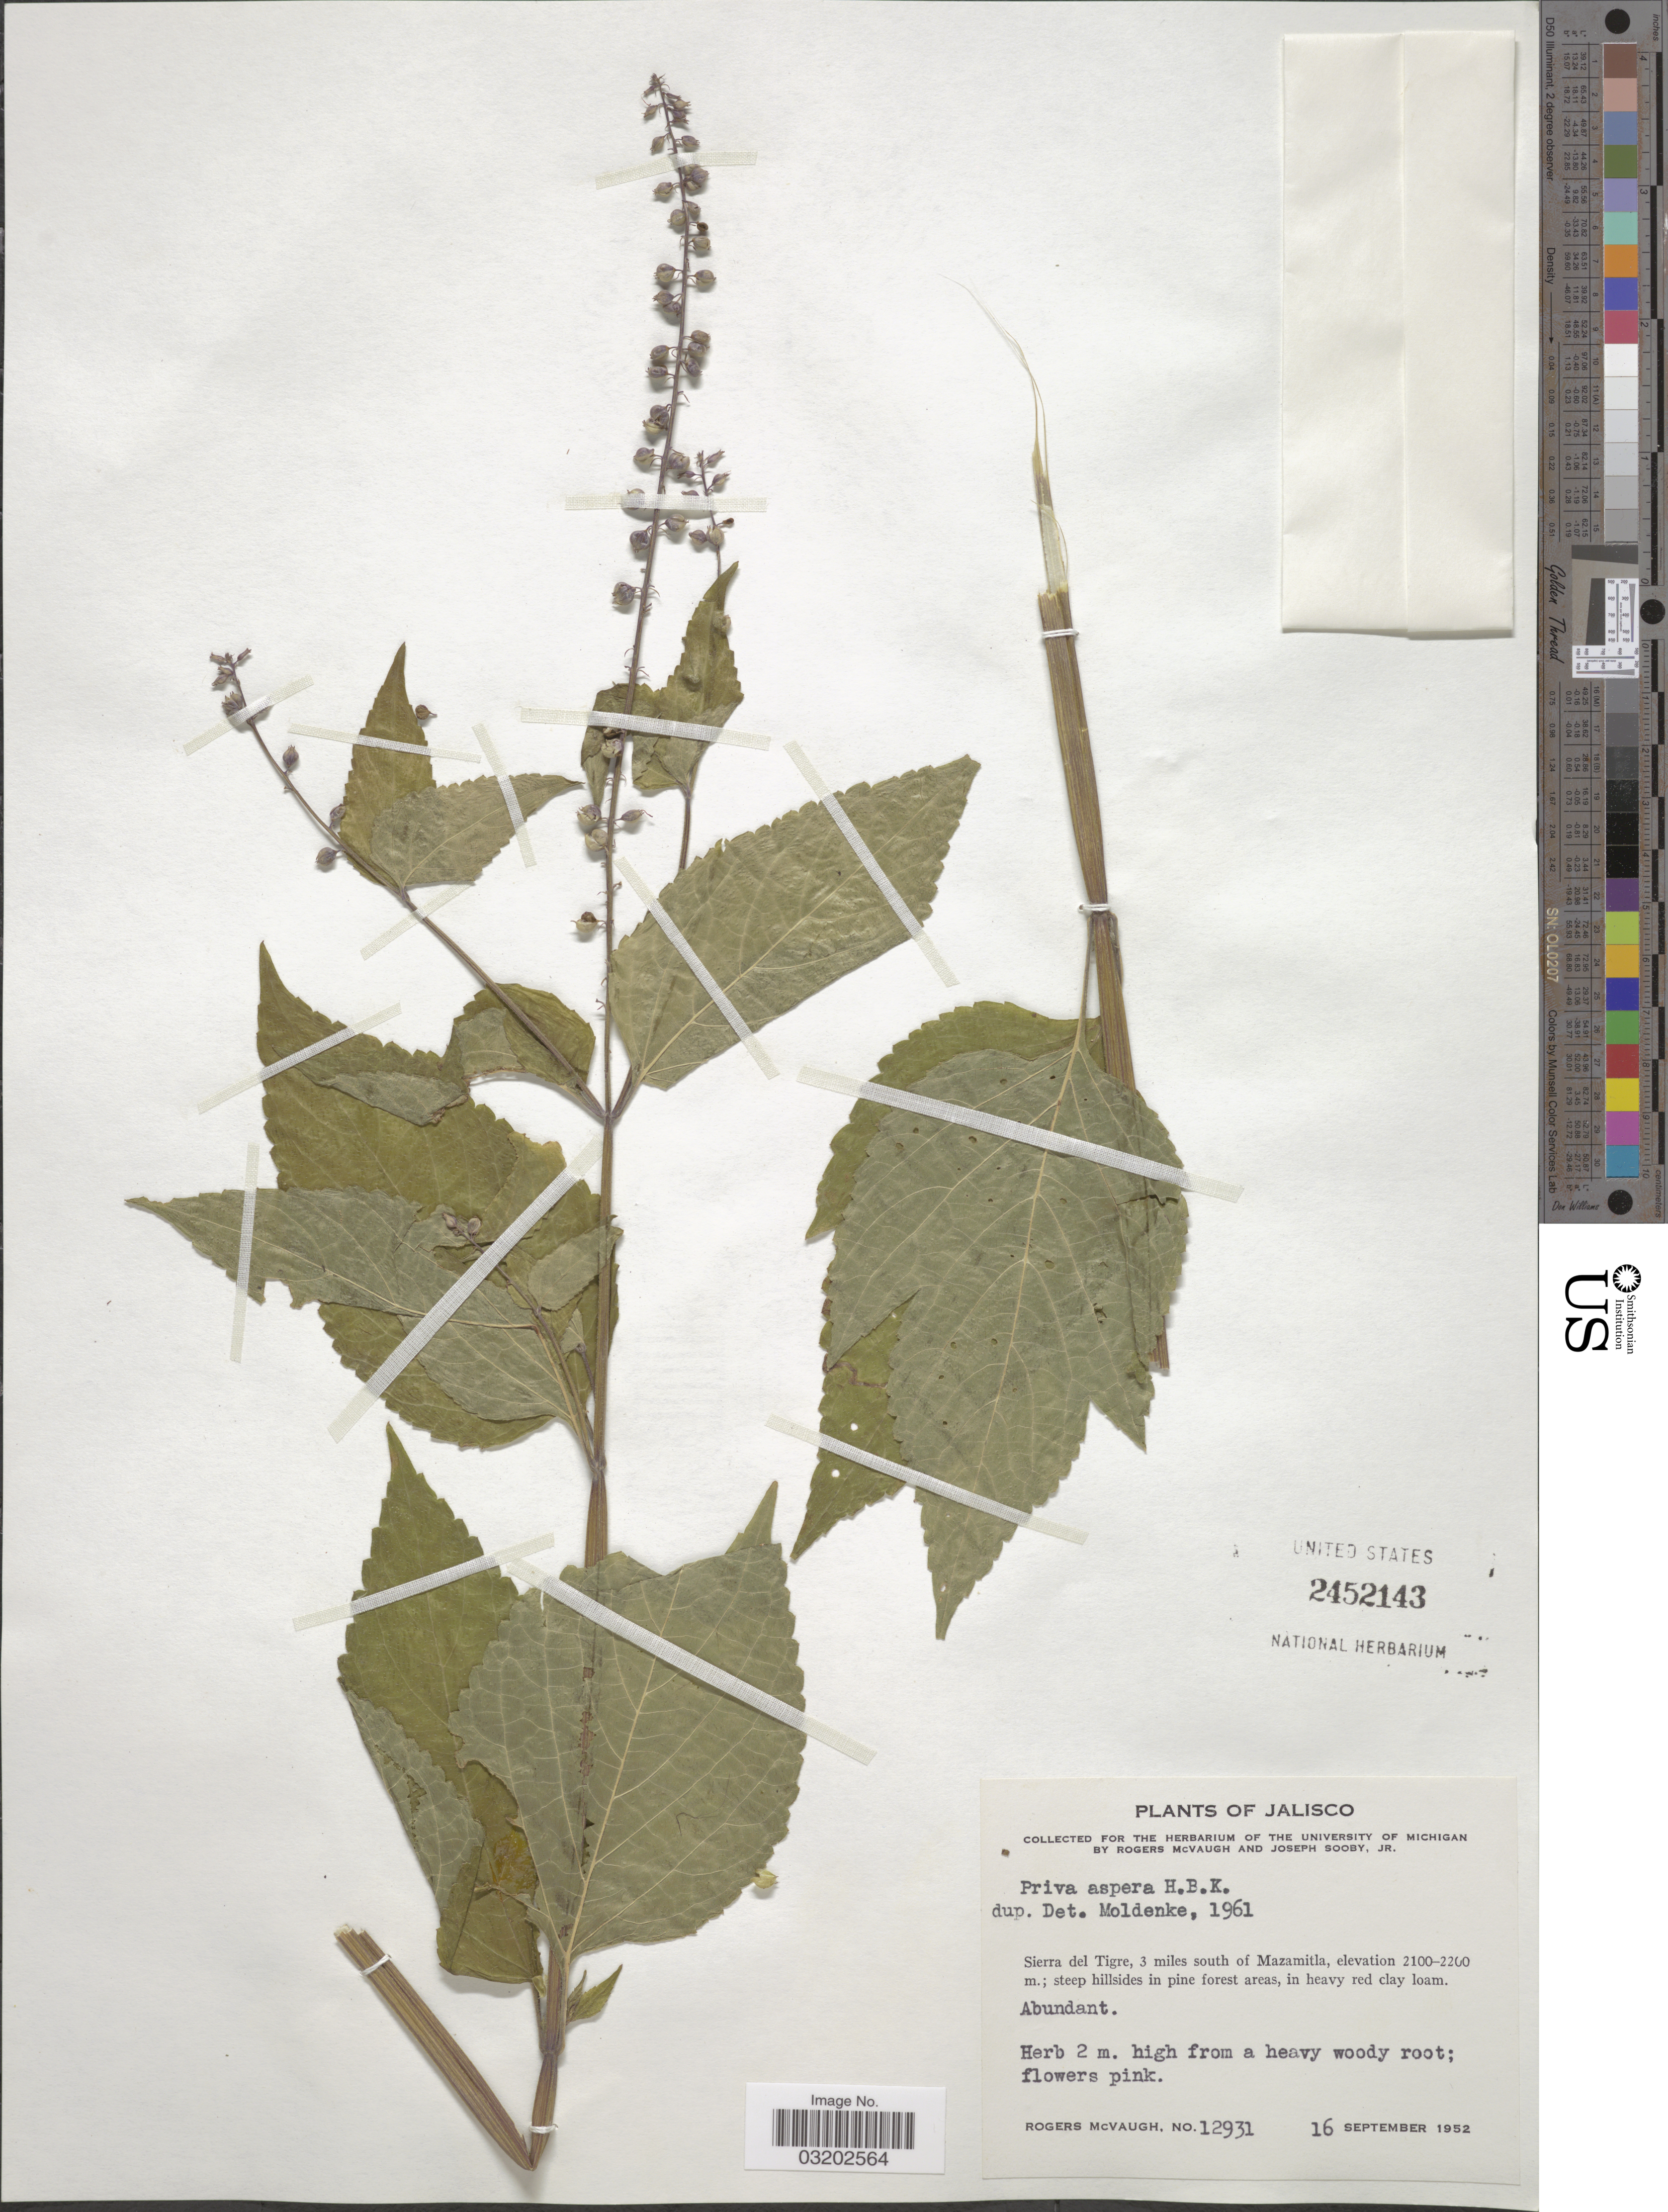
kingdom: Plantae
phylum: Tracheophyta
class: Magnoliopsida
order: Lamiales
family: Verbenaceae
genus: Priva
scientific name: Priva aspera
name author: Kunth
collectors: R. McVaugh & J. Sooby Jr.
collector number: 12931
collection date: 1952-09-16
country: Mexico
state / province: Jalisco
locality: Sierra del Tigre, 3 miles south of Mazamitla.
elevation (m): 2100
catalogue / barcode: US 2452143